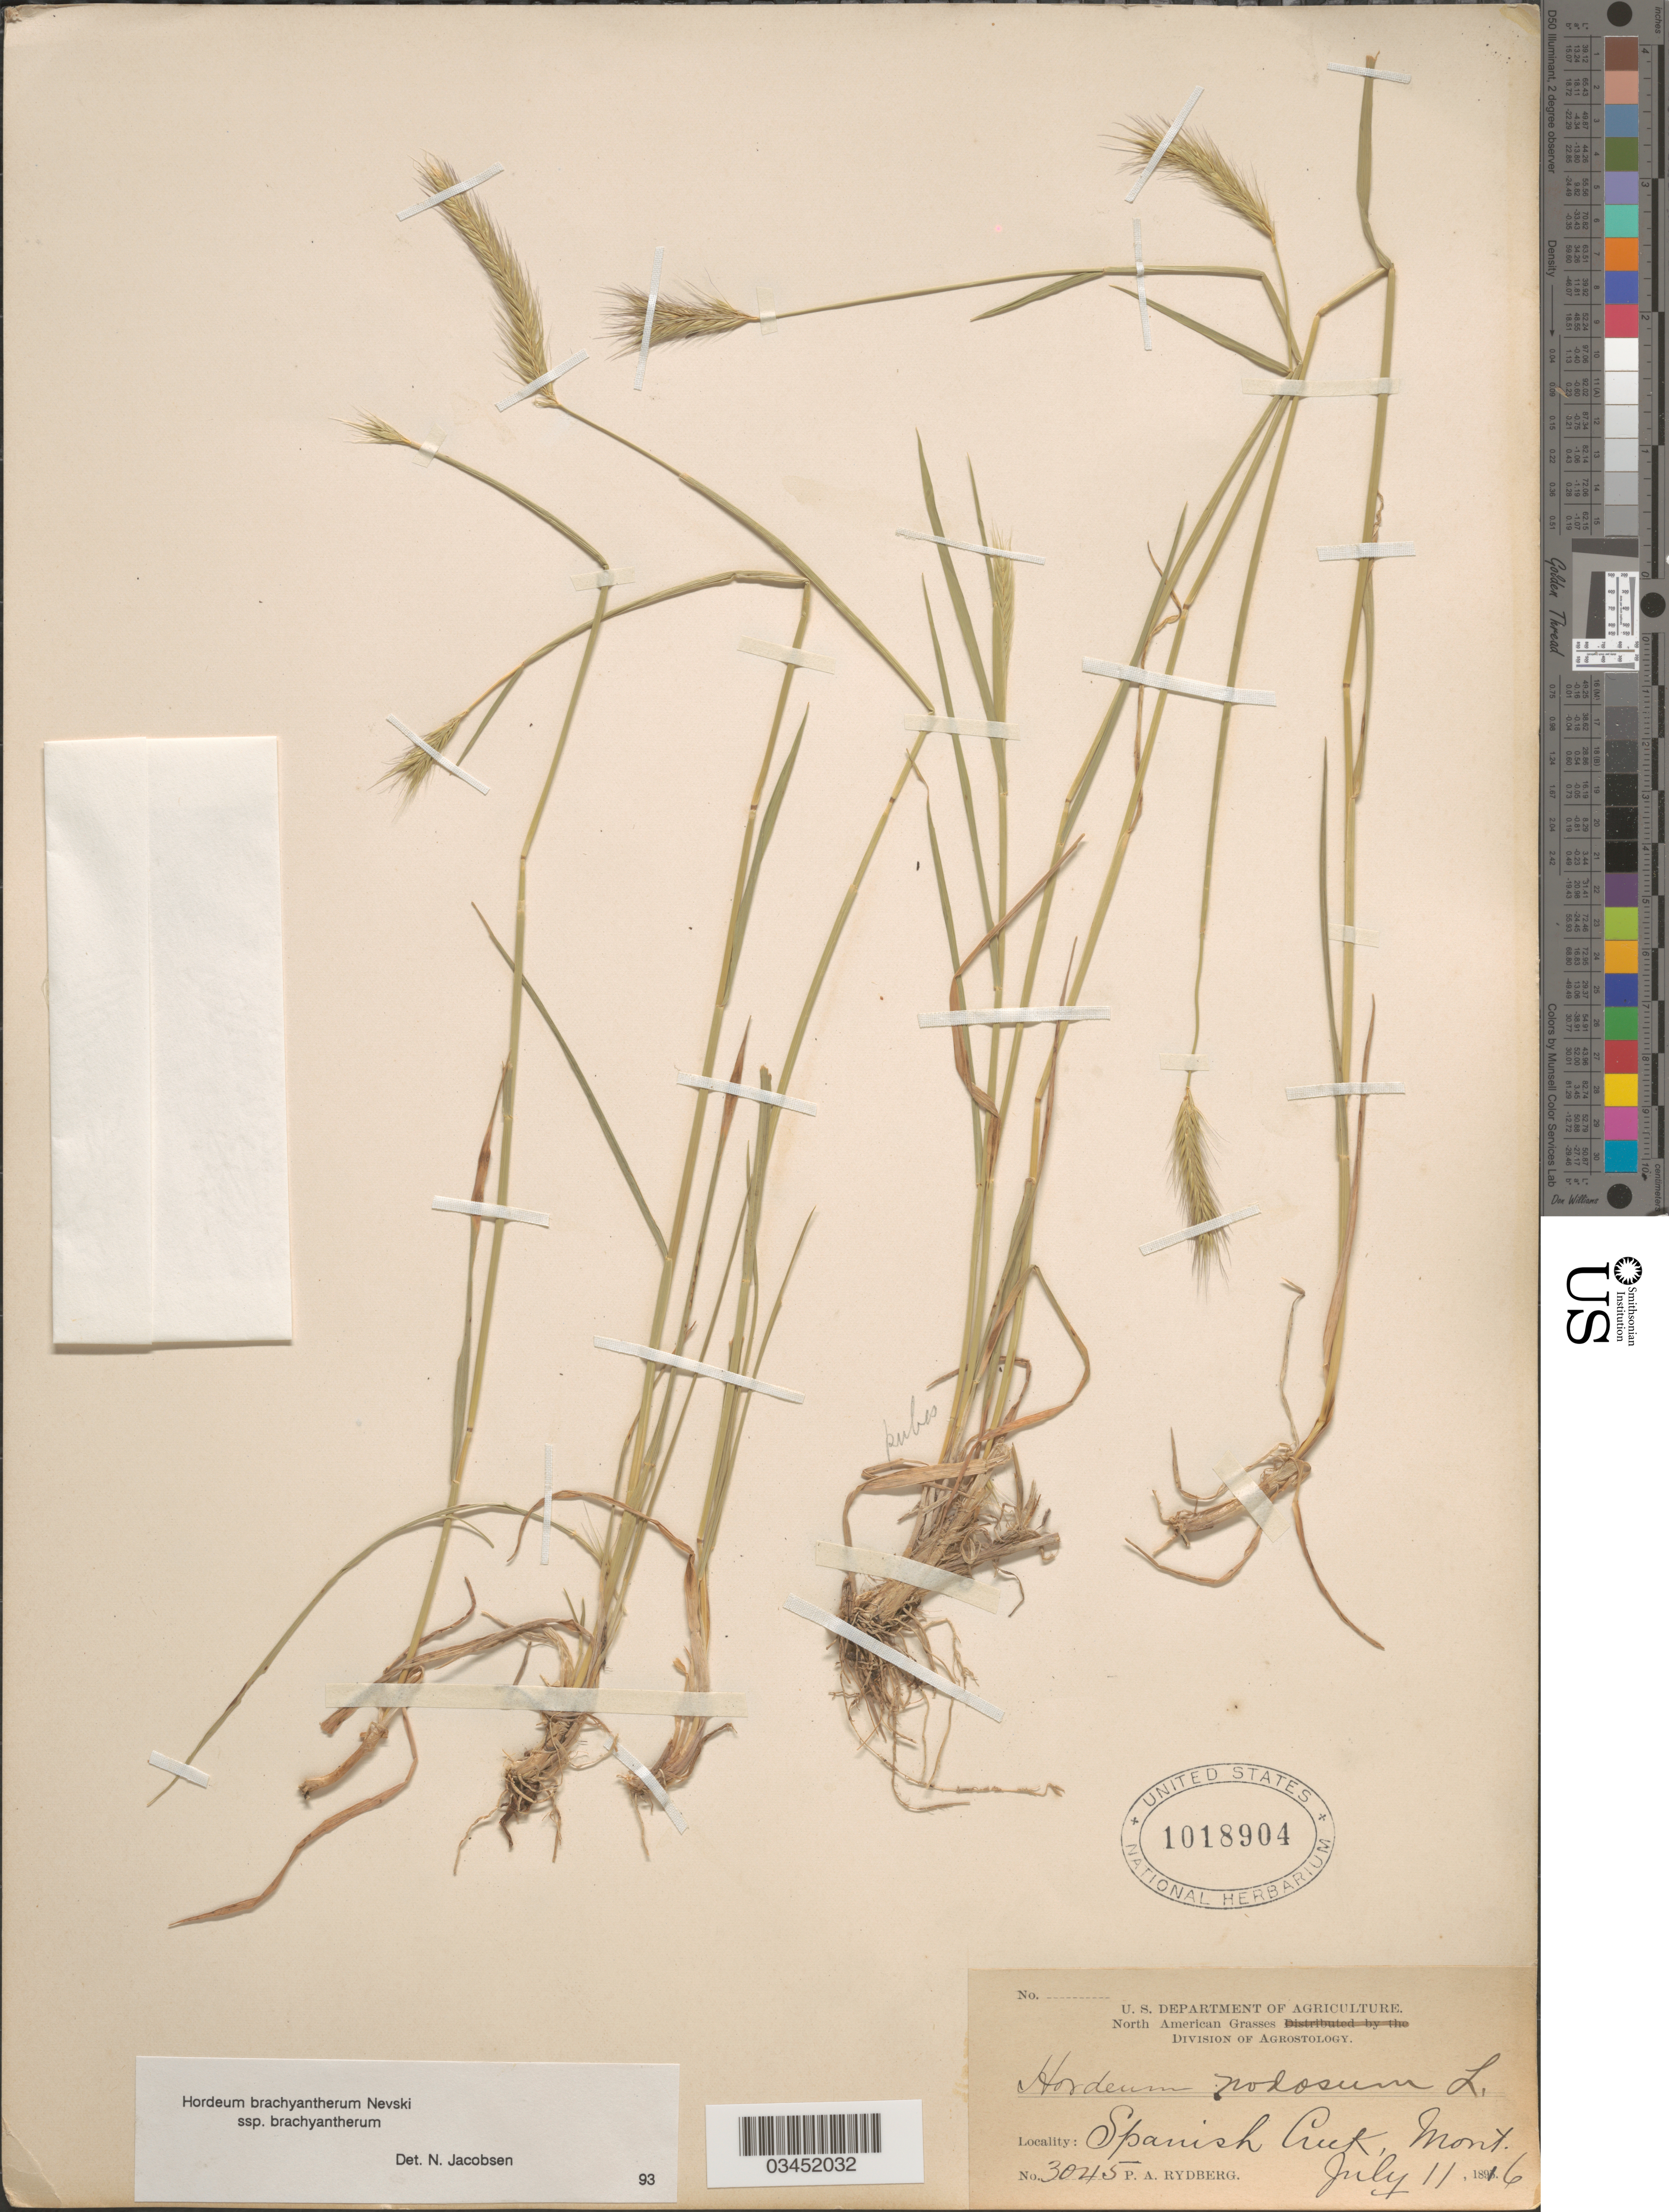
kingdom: Plantae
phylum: Tracheophyta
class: Liliopsida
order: Poales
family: Poaceae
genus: Hordeum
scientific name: Hordeum brachyantherum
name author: Nevski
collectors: P. A. Rydberg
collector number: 3045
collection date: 1896-07-11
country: United States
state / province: Montana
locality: Spanish Creek.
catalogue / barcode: US 1018904